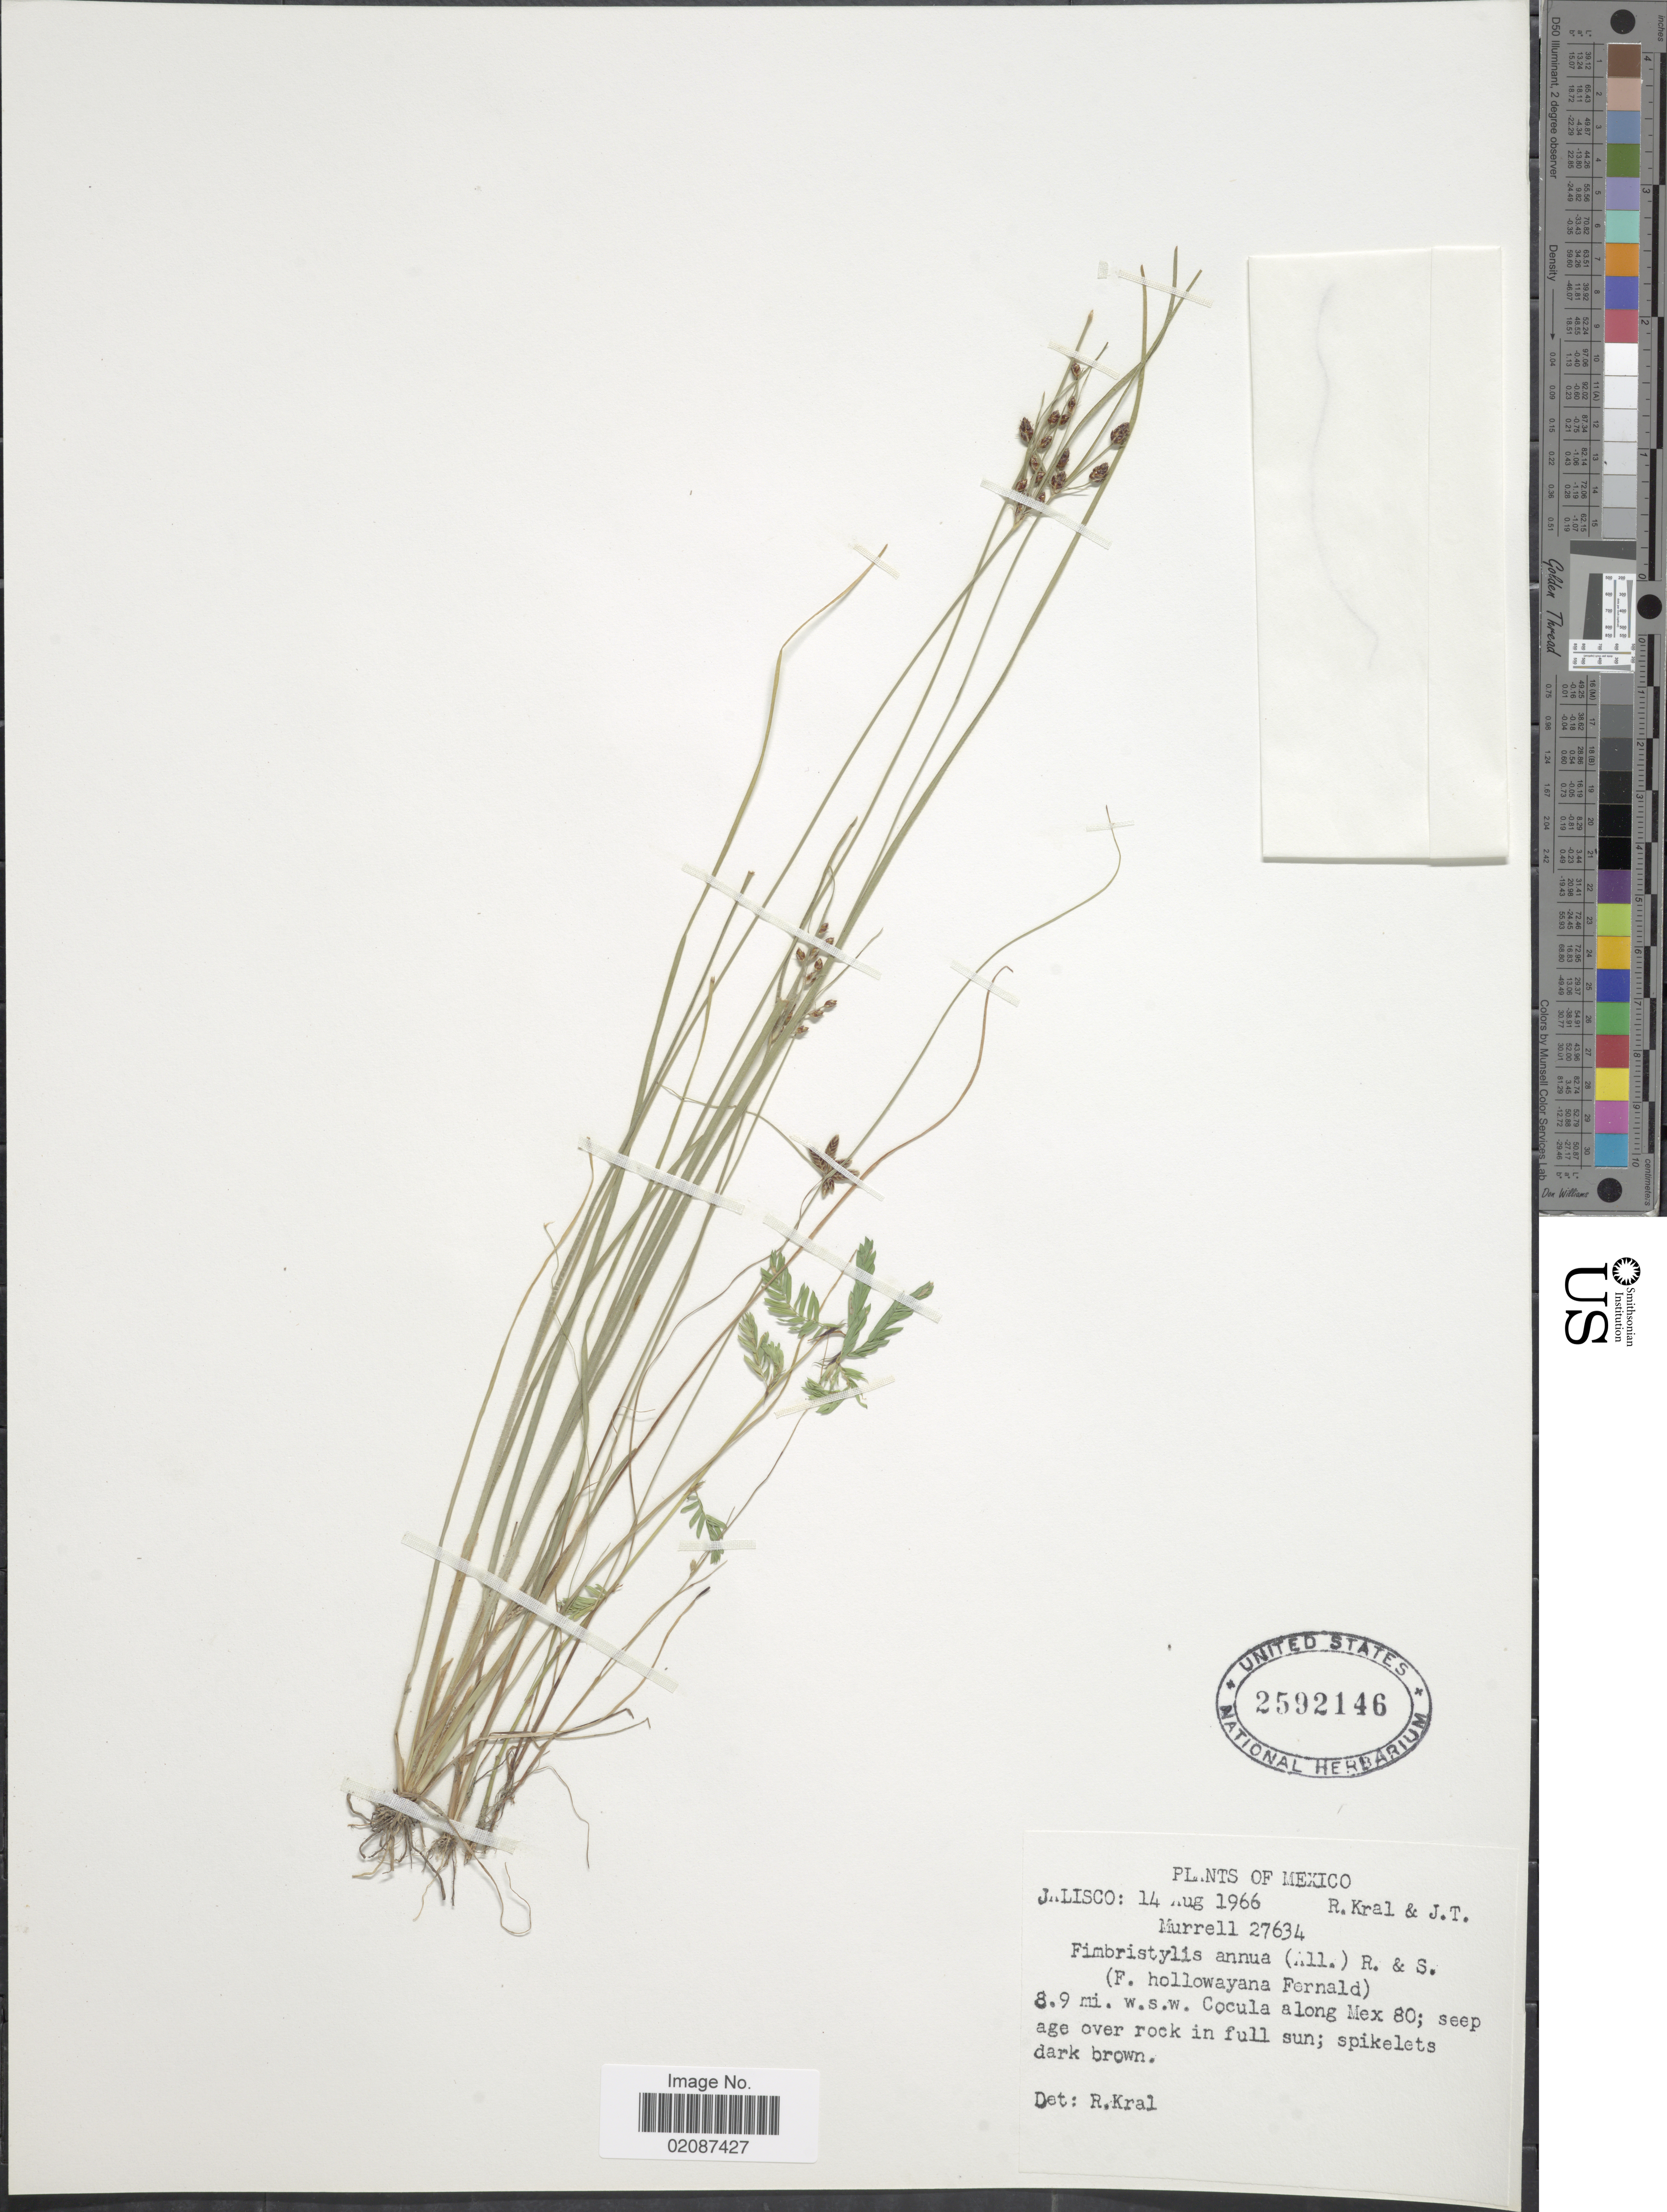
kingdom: Plantae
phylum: Tracheophyta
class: Liliopsida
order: Poales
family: Cyperaceae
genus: Fimbristylis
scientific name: Fimbristylis annua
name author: (All.) Roem. & Schult.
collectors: R. Kral & J. Murrell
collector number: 27634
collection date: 1966-08-14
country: Mexico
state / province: Jalisco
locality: Jalisco, 8.9 mi. w.s.w. Cocula along Mex 80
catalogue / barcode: US 2592146